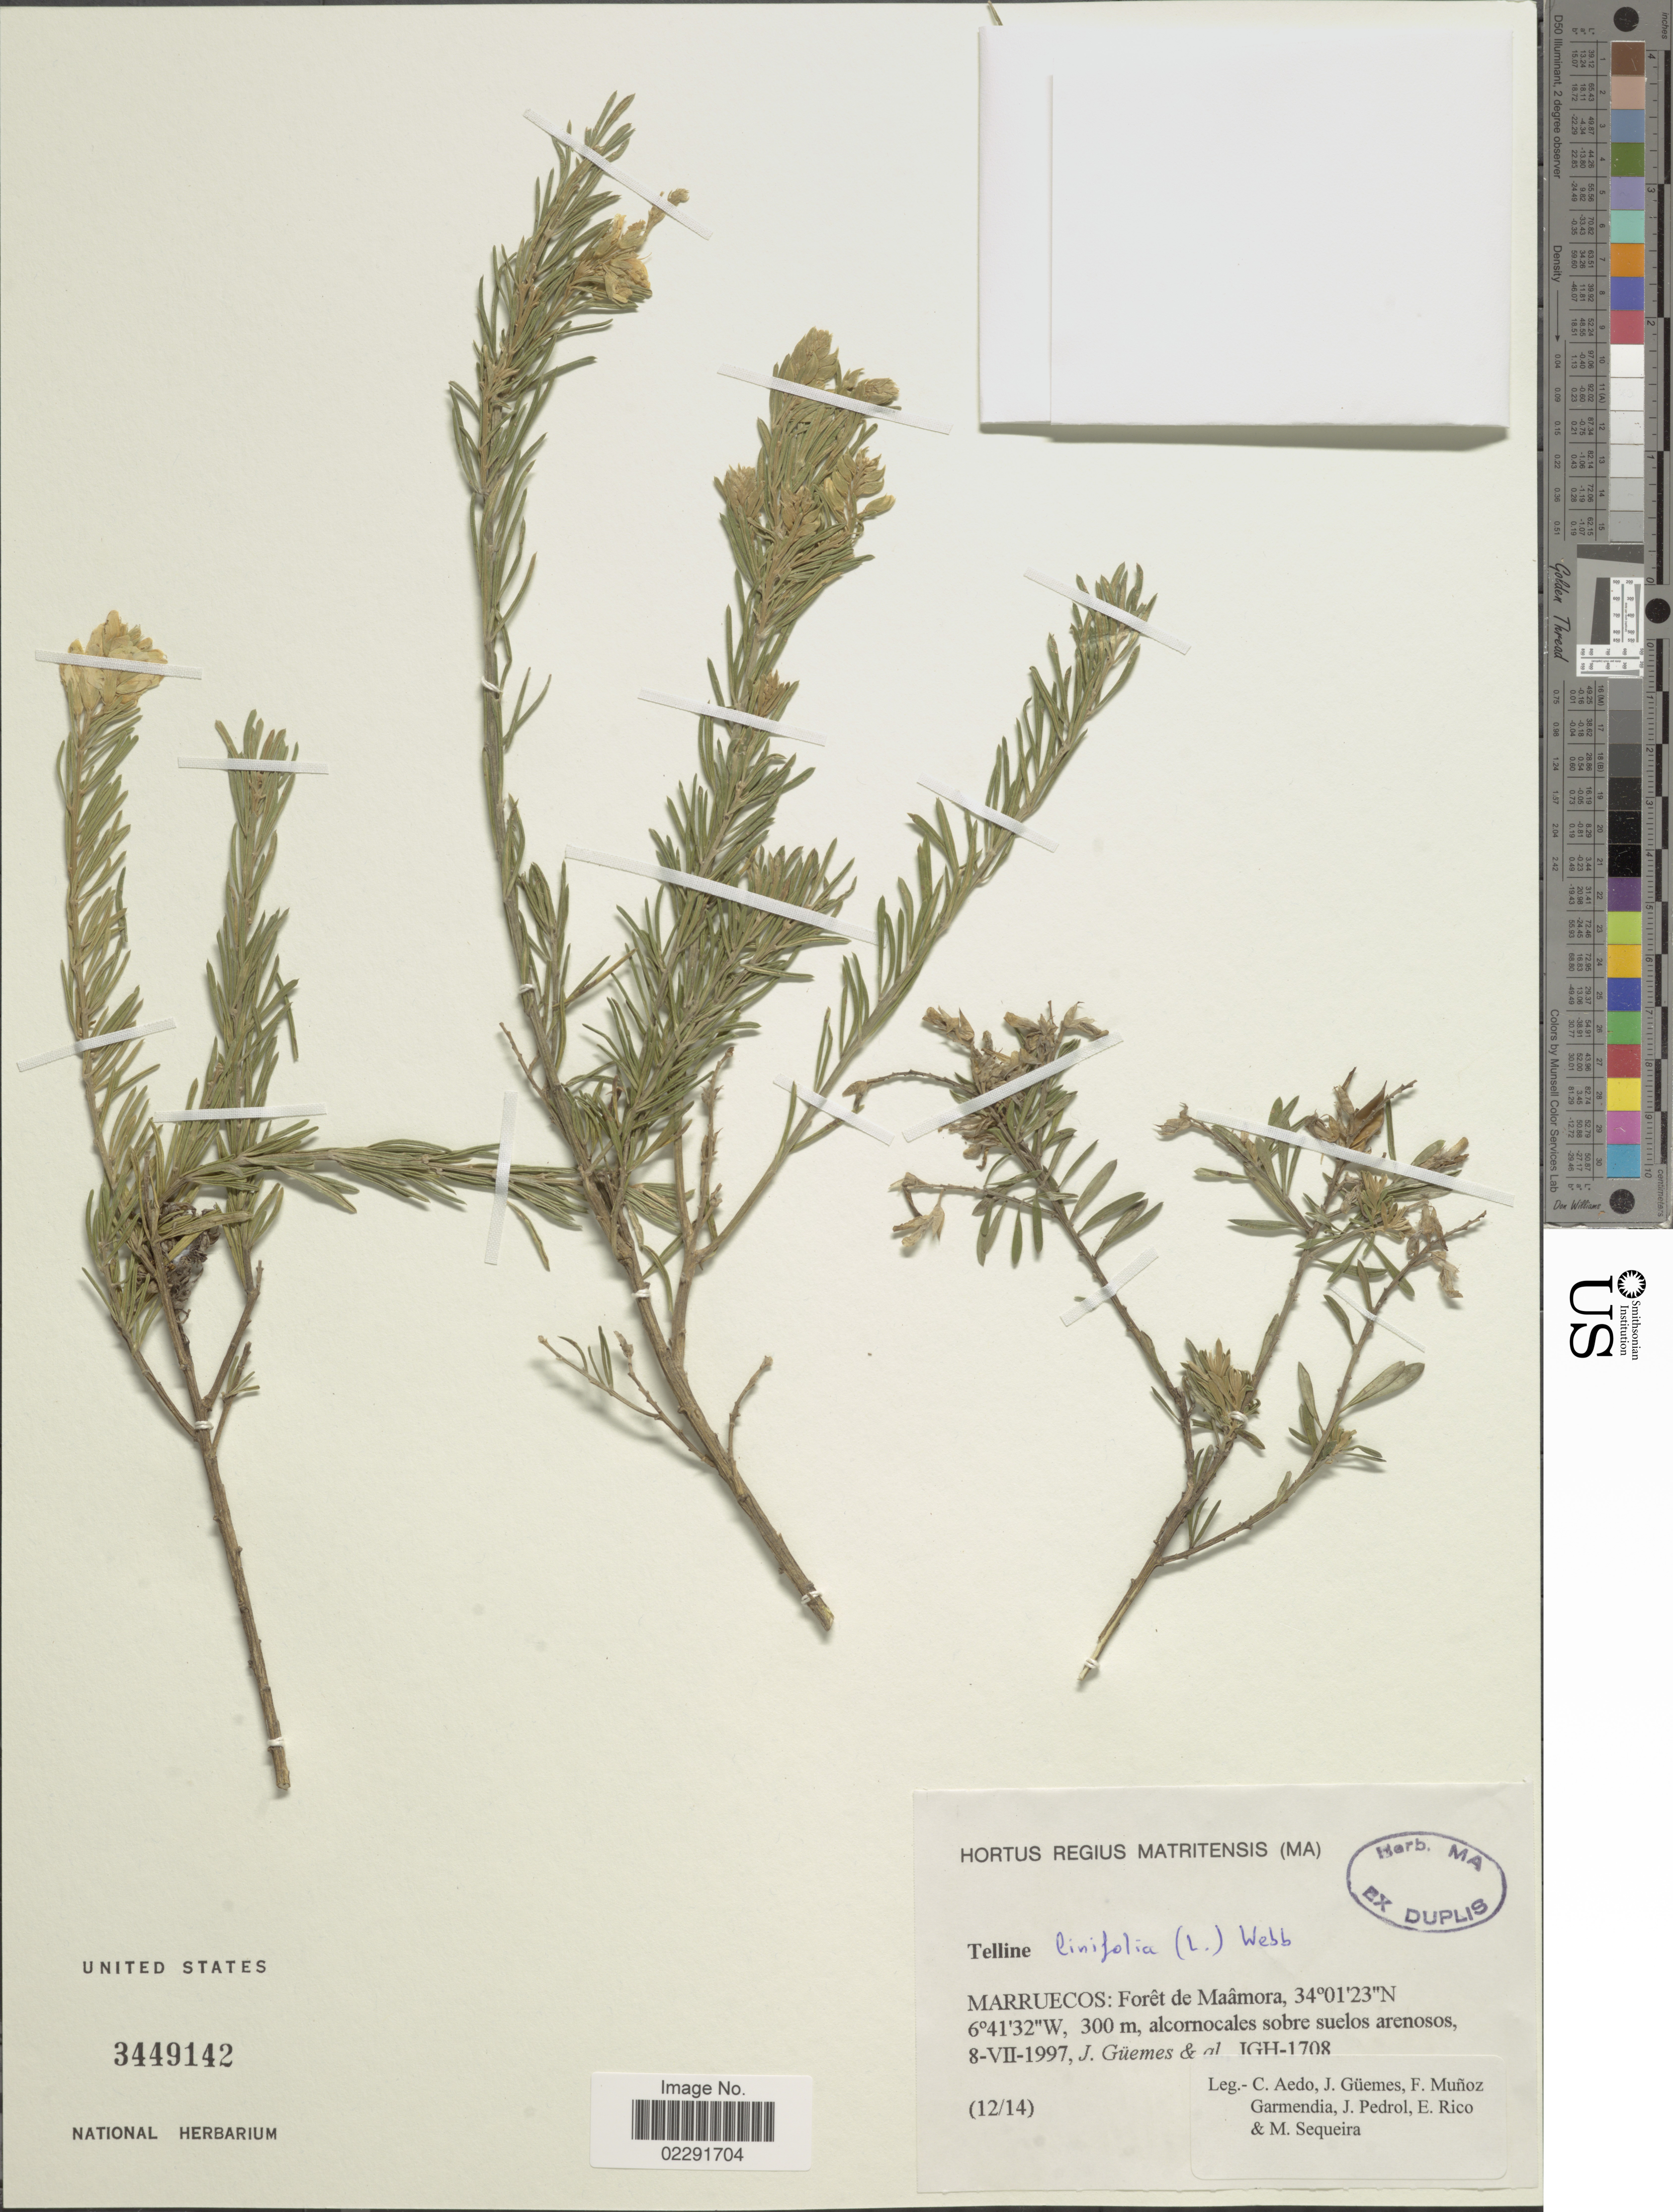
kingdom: Plantae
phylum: Tracheophyta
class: Magnoliopsida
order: Fabales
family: Fabaceae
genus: Genista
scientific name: Genista linifolia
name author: L.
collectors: C. Aedo, J. Güemes, F. Muñoz Garmendia, J. Pedrol & et al.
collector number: JGH-1708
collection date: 1997-07-08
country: Morocco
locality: Marruecos: Foret de Maamora, alcornocales suelos arenosos.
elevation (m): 300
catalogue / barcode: US 3449142